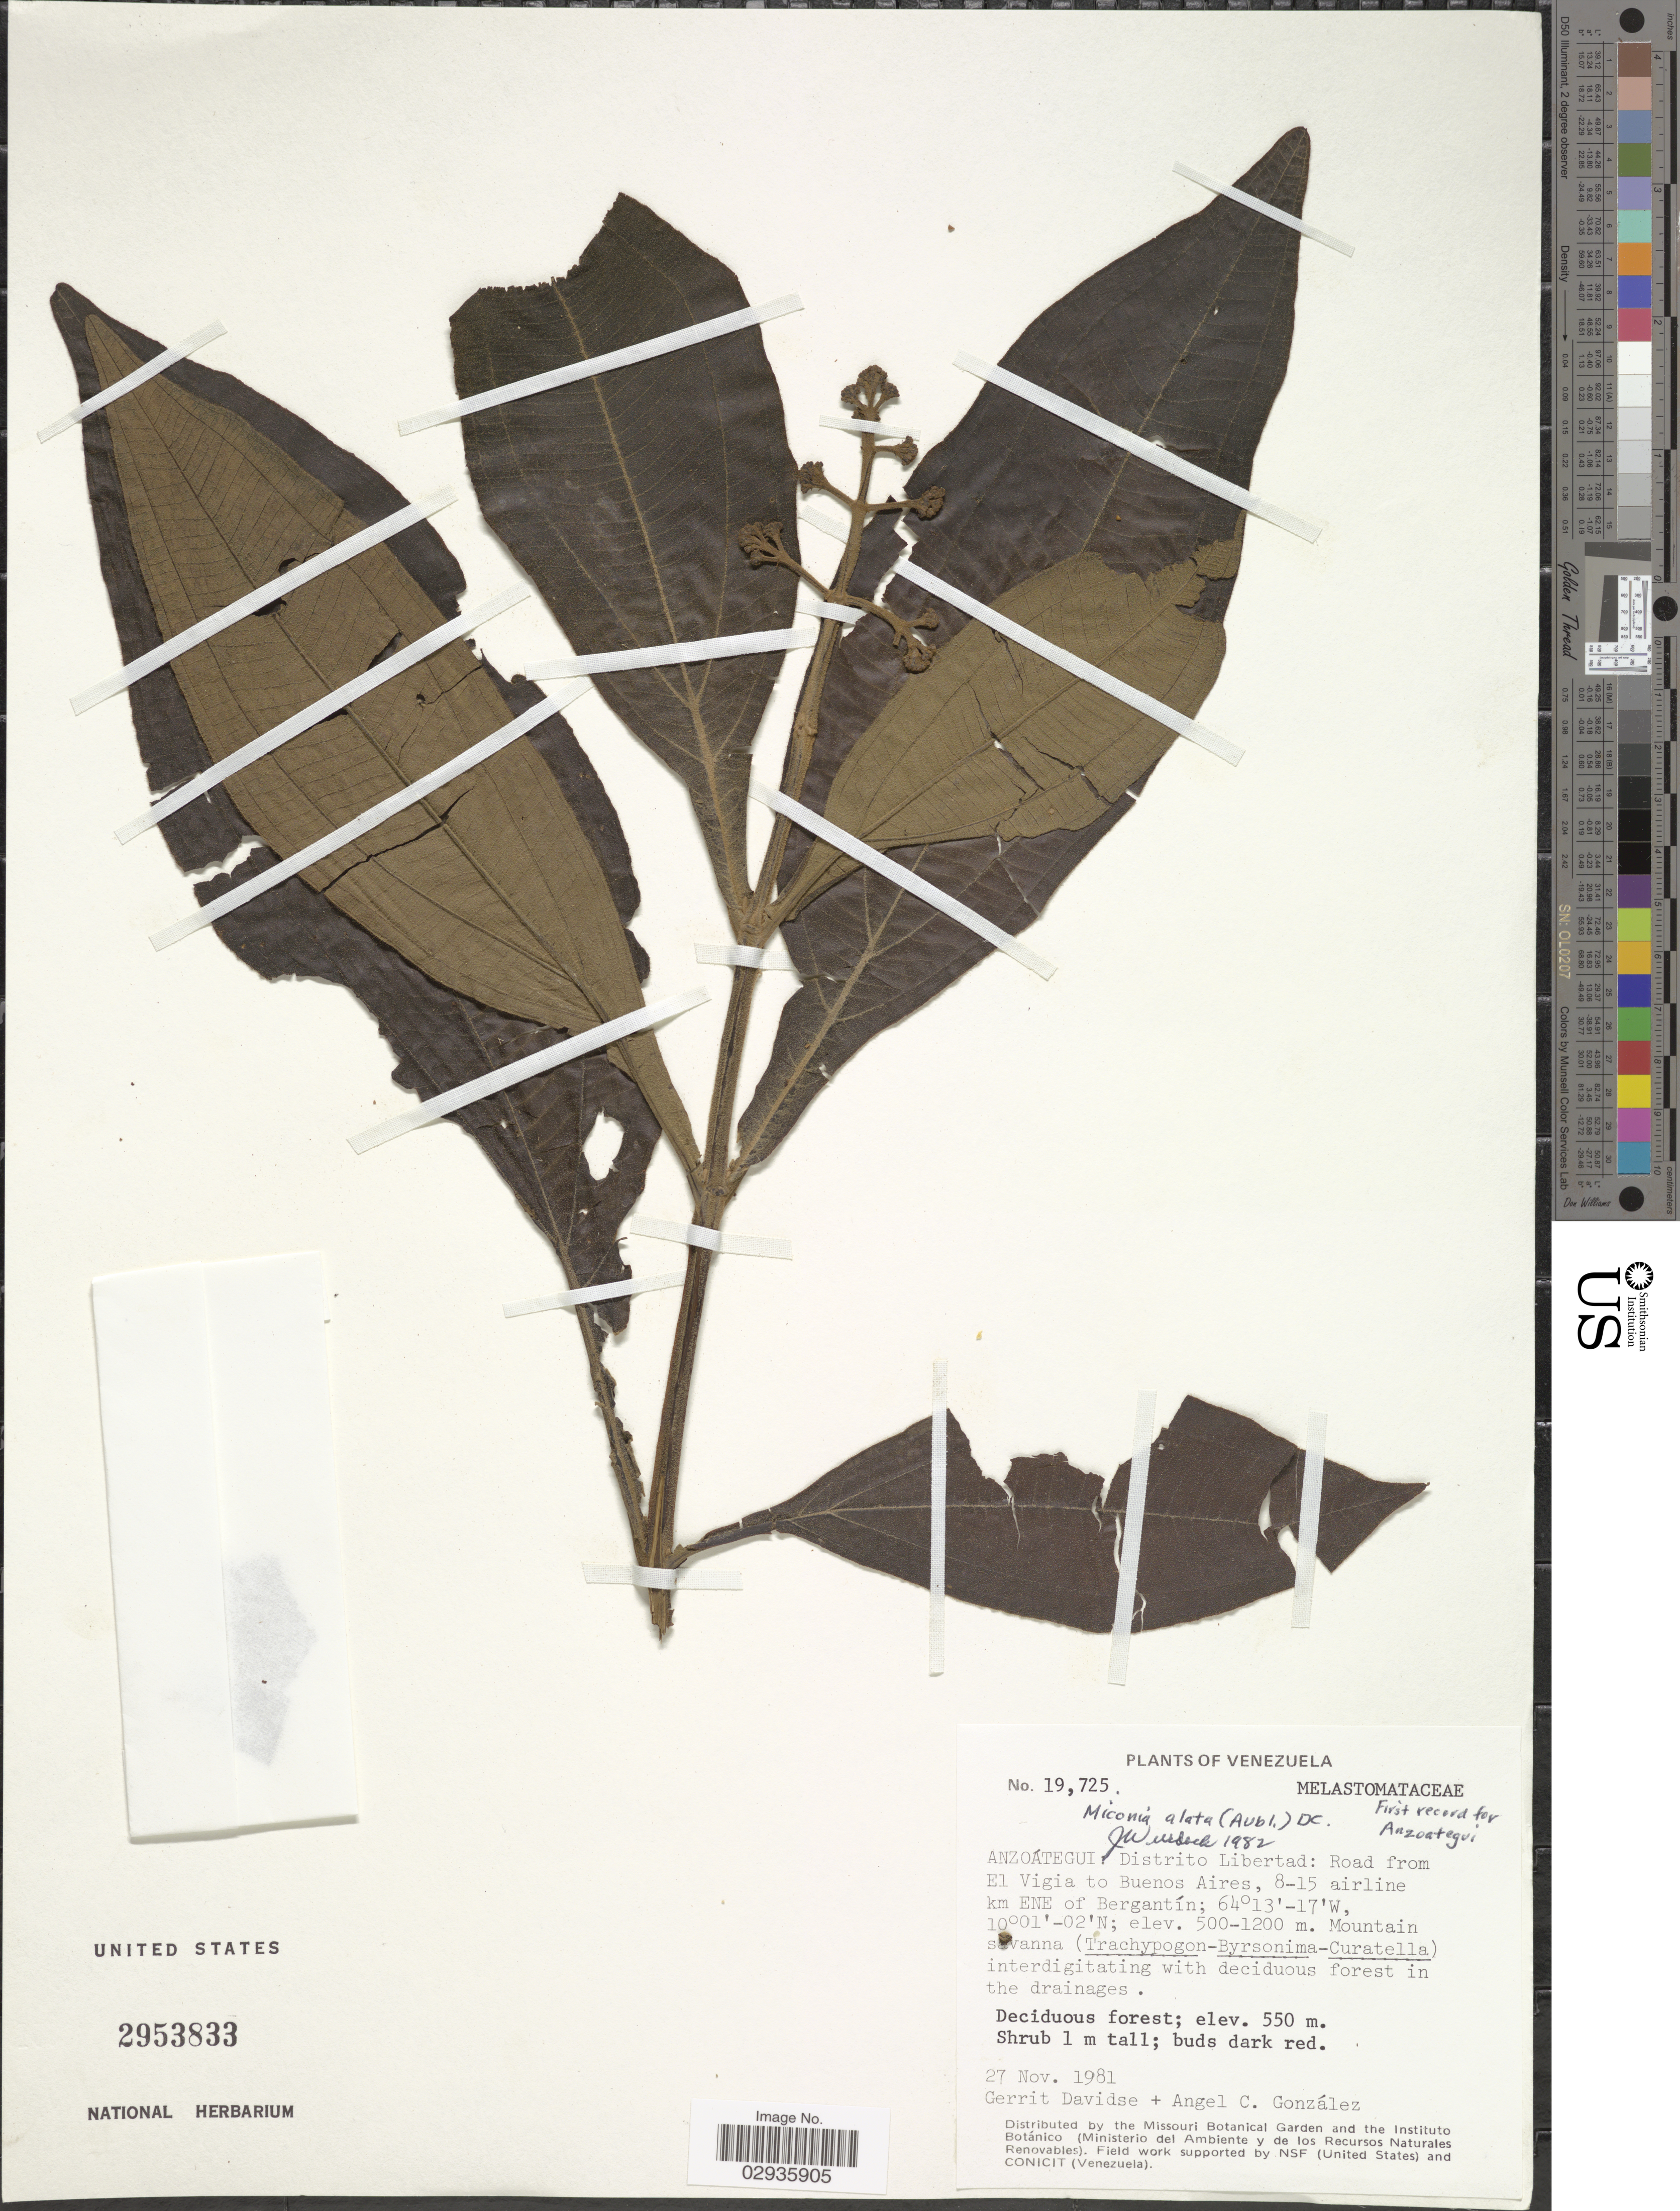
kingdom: Plantae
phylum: Tracheophyta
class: Magnoliopsida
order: Myrtales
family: Melastomataceae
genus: Miconia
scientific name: Miconia alata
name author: (Aubl.) DC.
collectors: G. Davidse & A. C. González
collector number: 19725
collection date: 1981-11-27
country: Venezuela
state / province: Anzoategui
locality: Distrito Libertad: Road from El Vigia to Buenos Aires, 8-15 airline km ENE of Bergantín.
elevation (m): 500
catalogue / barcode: US 2953833